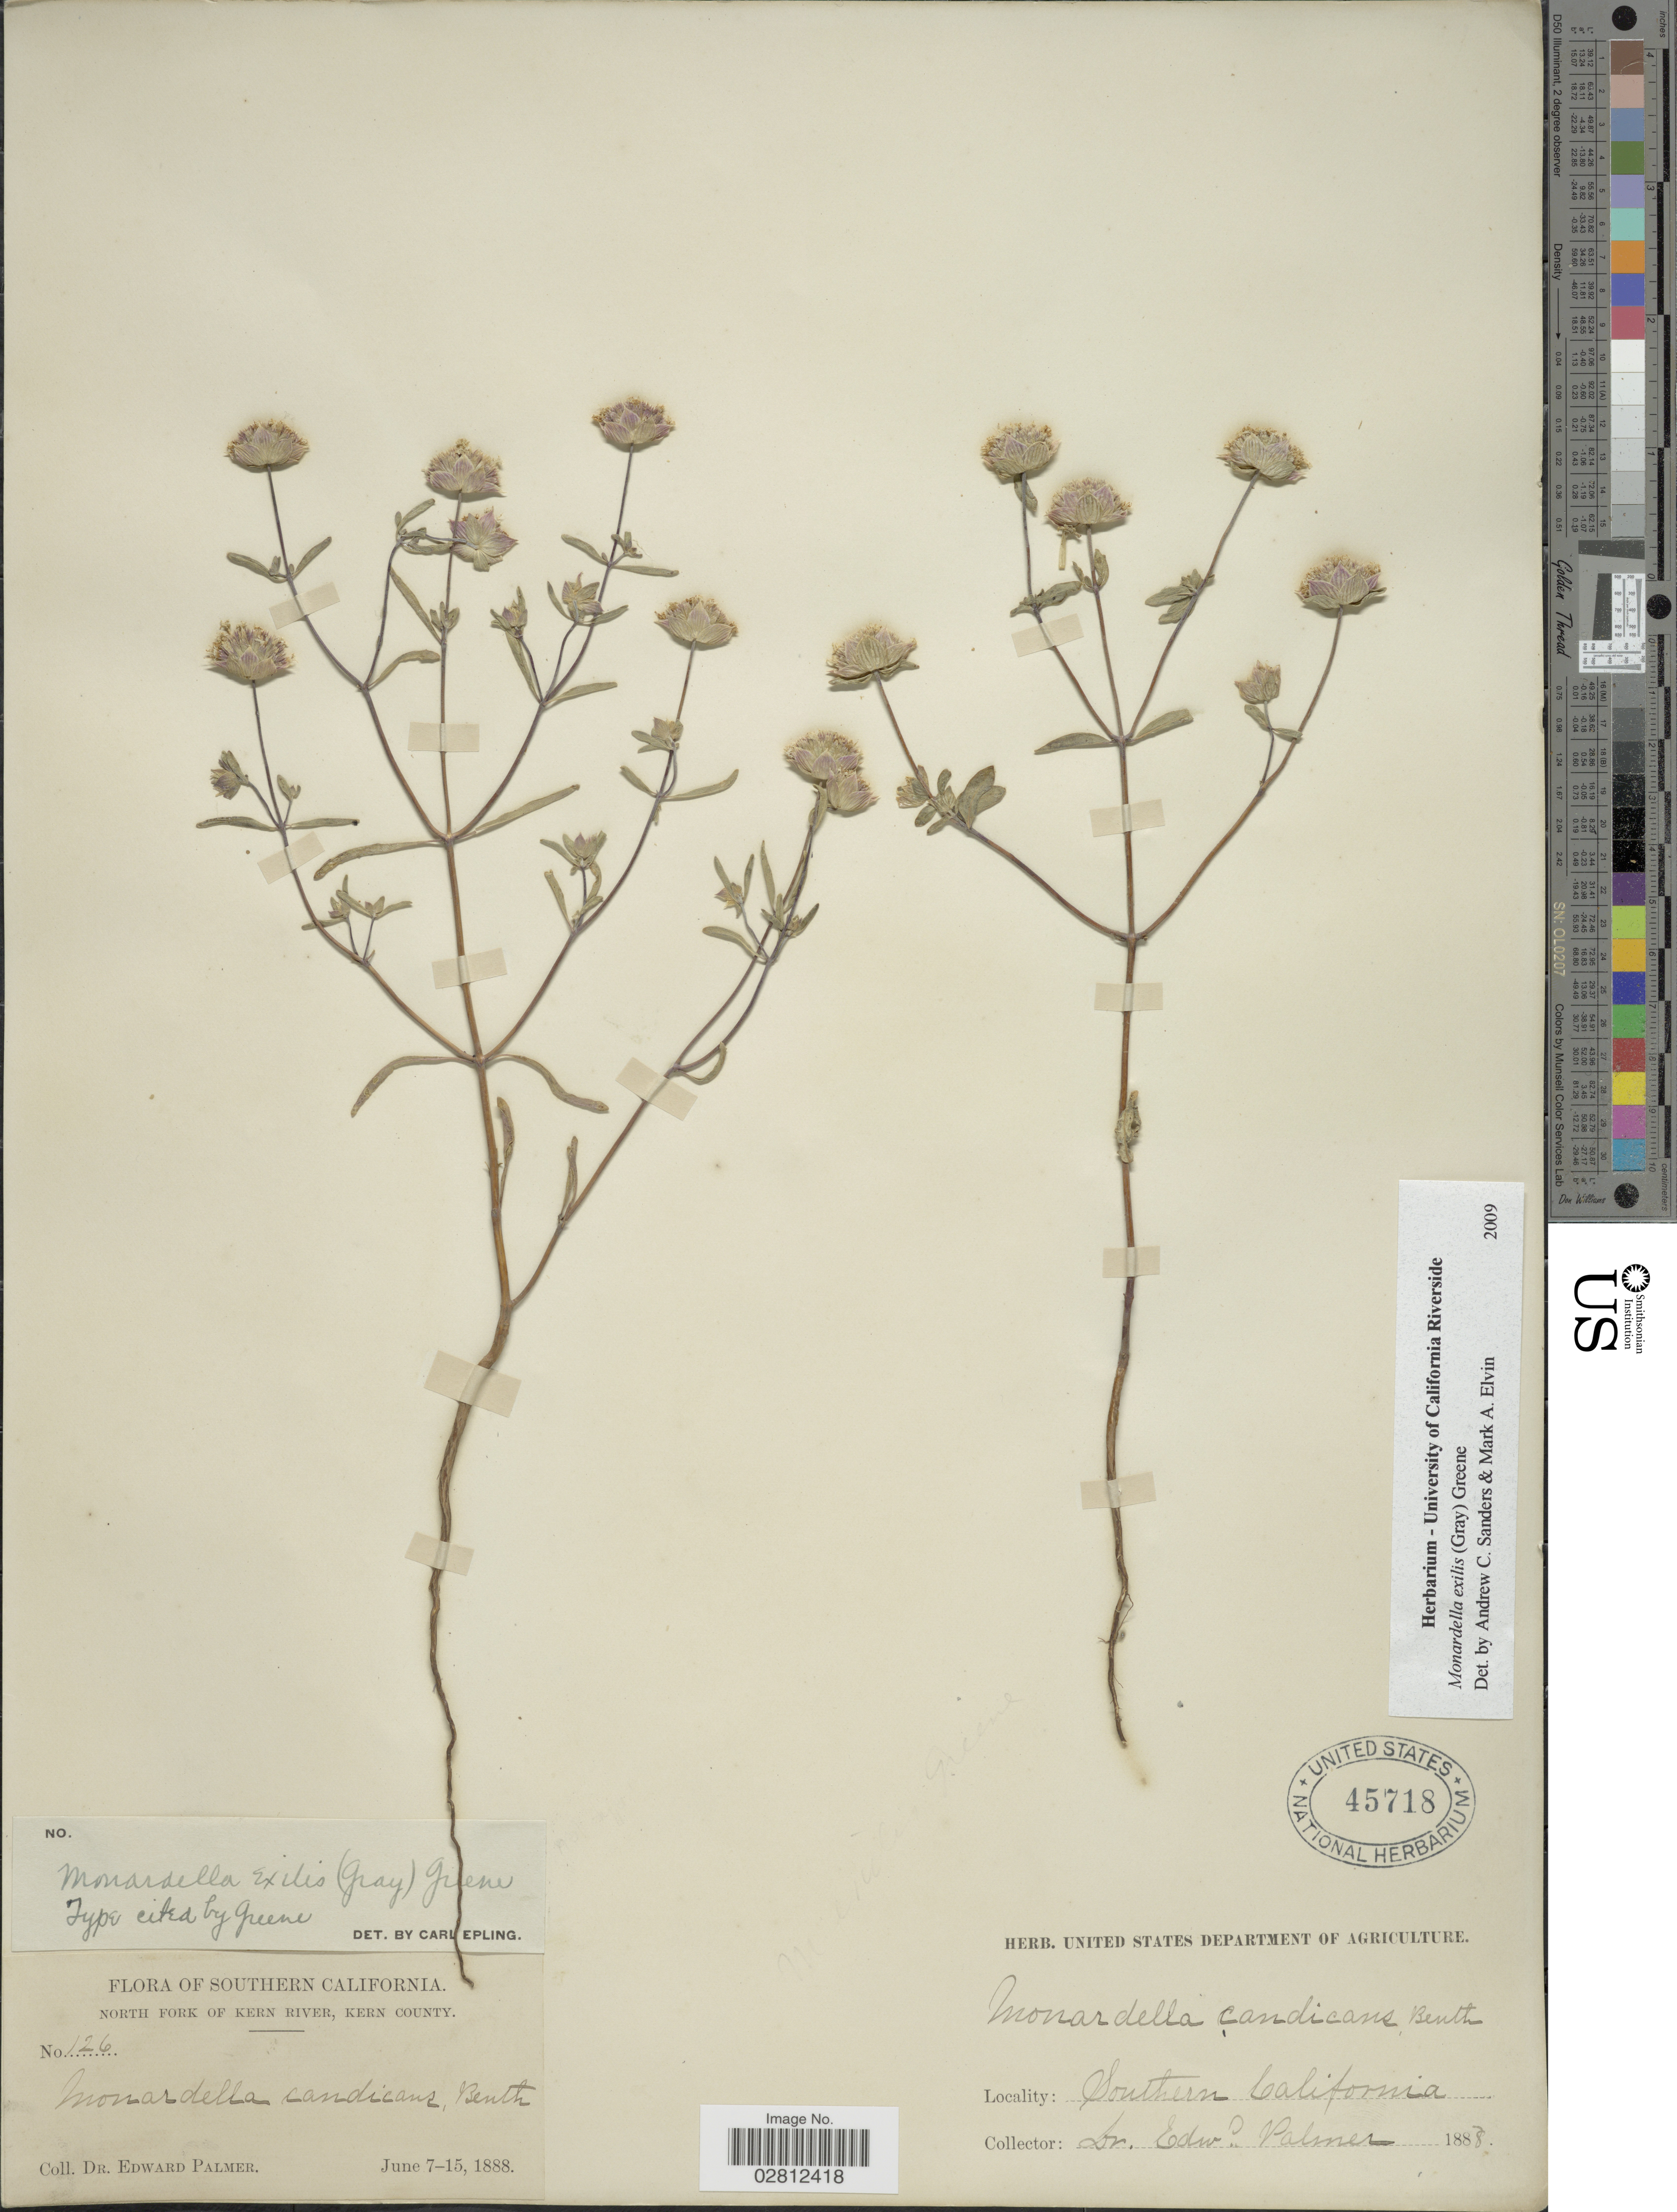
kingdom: Plantae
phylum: Tracheophyta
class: Magnoliopsida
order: Lamiales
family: Lamiaceae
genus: Monardella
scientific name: Monardella exilis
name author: (A. Gray) Greene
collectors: E. Palmer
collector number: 126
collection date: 1888-06-07/1888-06-15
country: United States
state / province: California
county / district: Kern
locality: Southern California. North Fork of Kern River, Kern County.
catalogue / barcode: US 45718